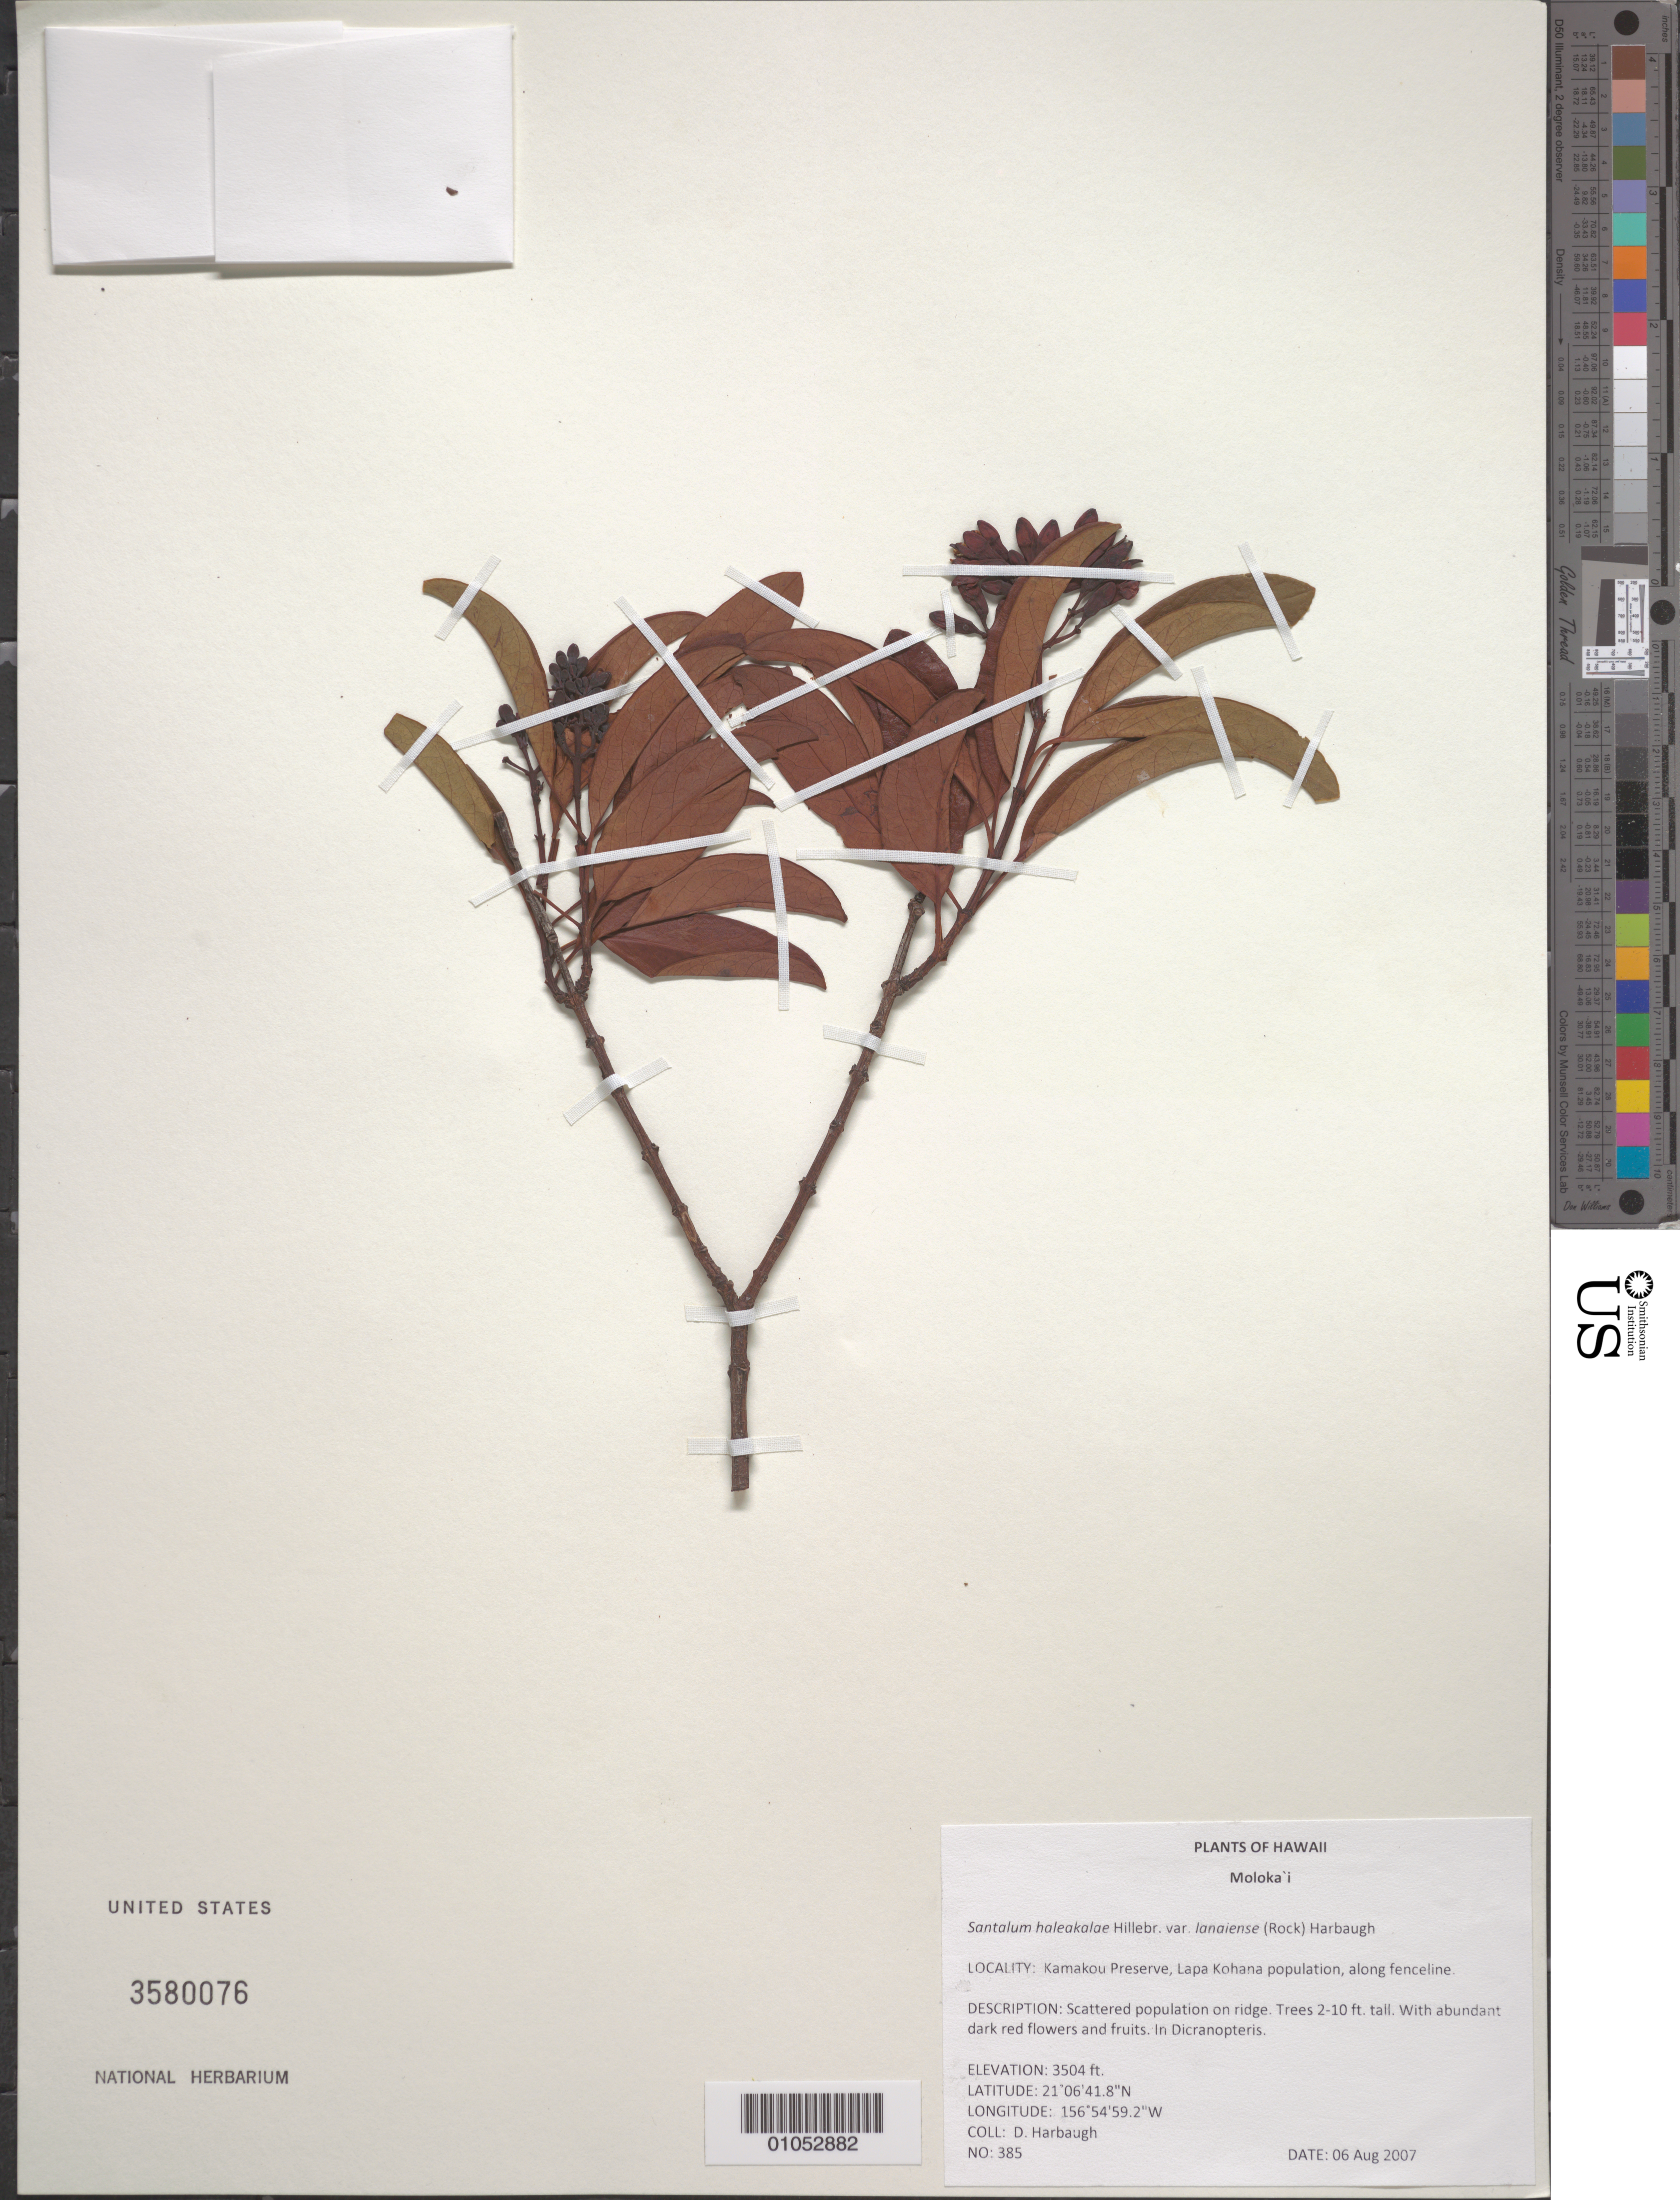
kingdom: Plantae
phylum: Tracheophyta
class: Magnoliopsida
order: Santalales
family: Santalaceae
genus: Santalum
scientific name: Santalum haleakalae var. lanaiense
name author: (Rock) Harbaugh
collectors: D. Harbaugh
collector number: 385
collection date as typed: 6 Aug 2007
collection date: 2007-08-06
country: United States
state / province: Hawaii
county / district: Maui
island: Moloka'i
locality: Kamakou Preserve, Lapa Kohana population, along fenceline.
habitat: On ridge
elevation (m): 1068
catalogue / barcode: US 3580076